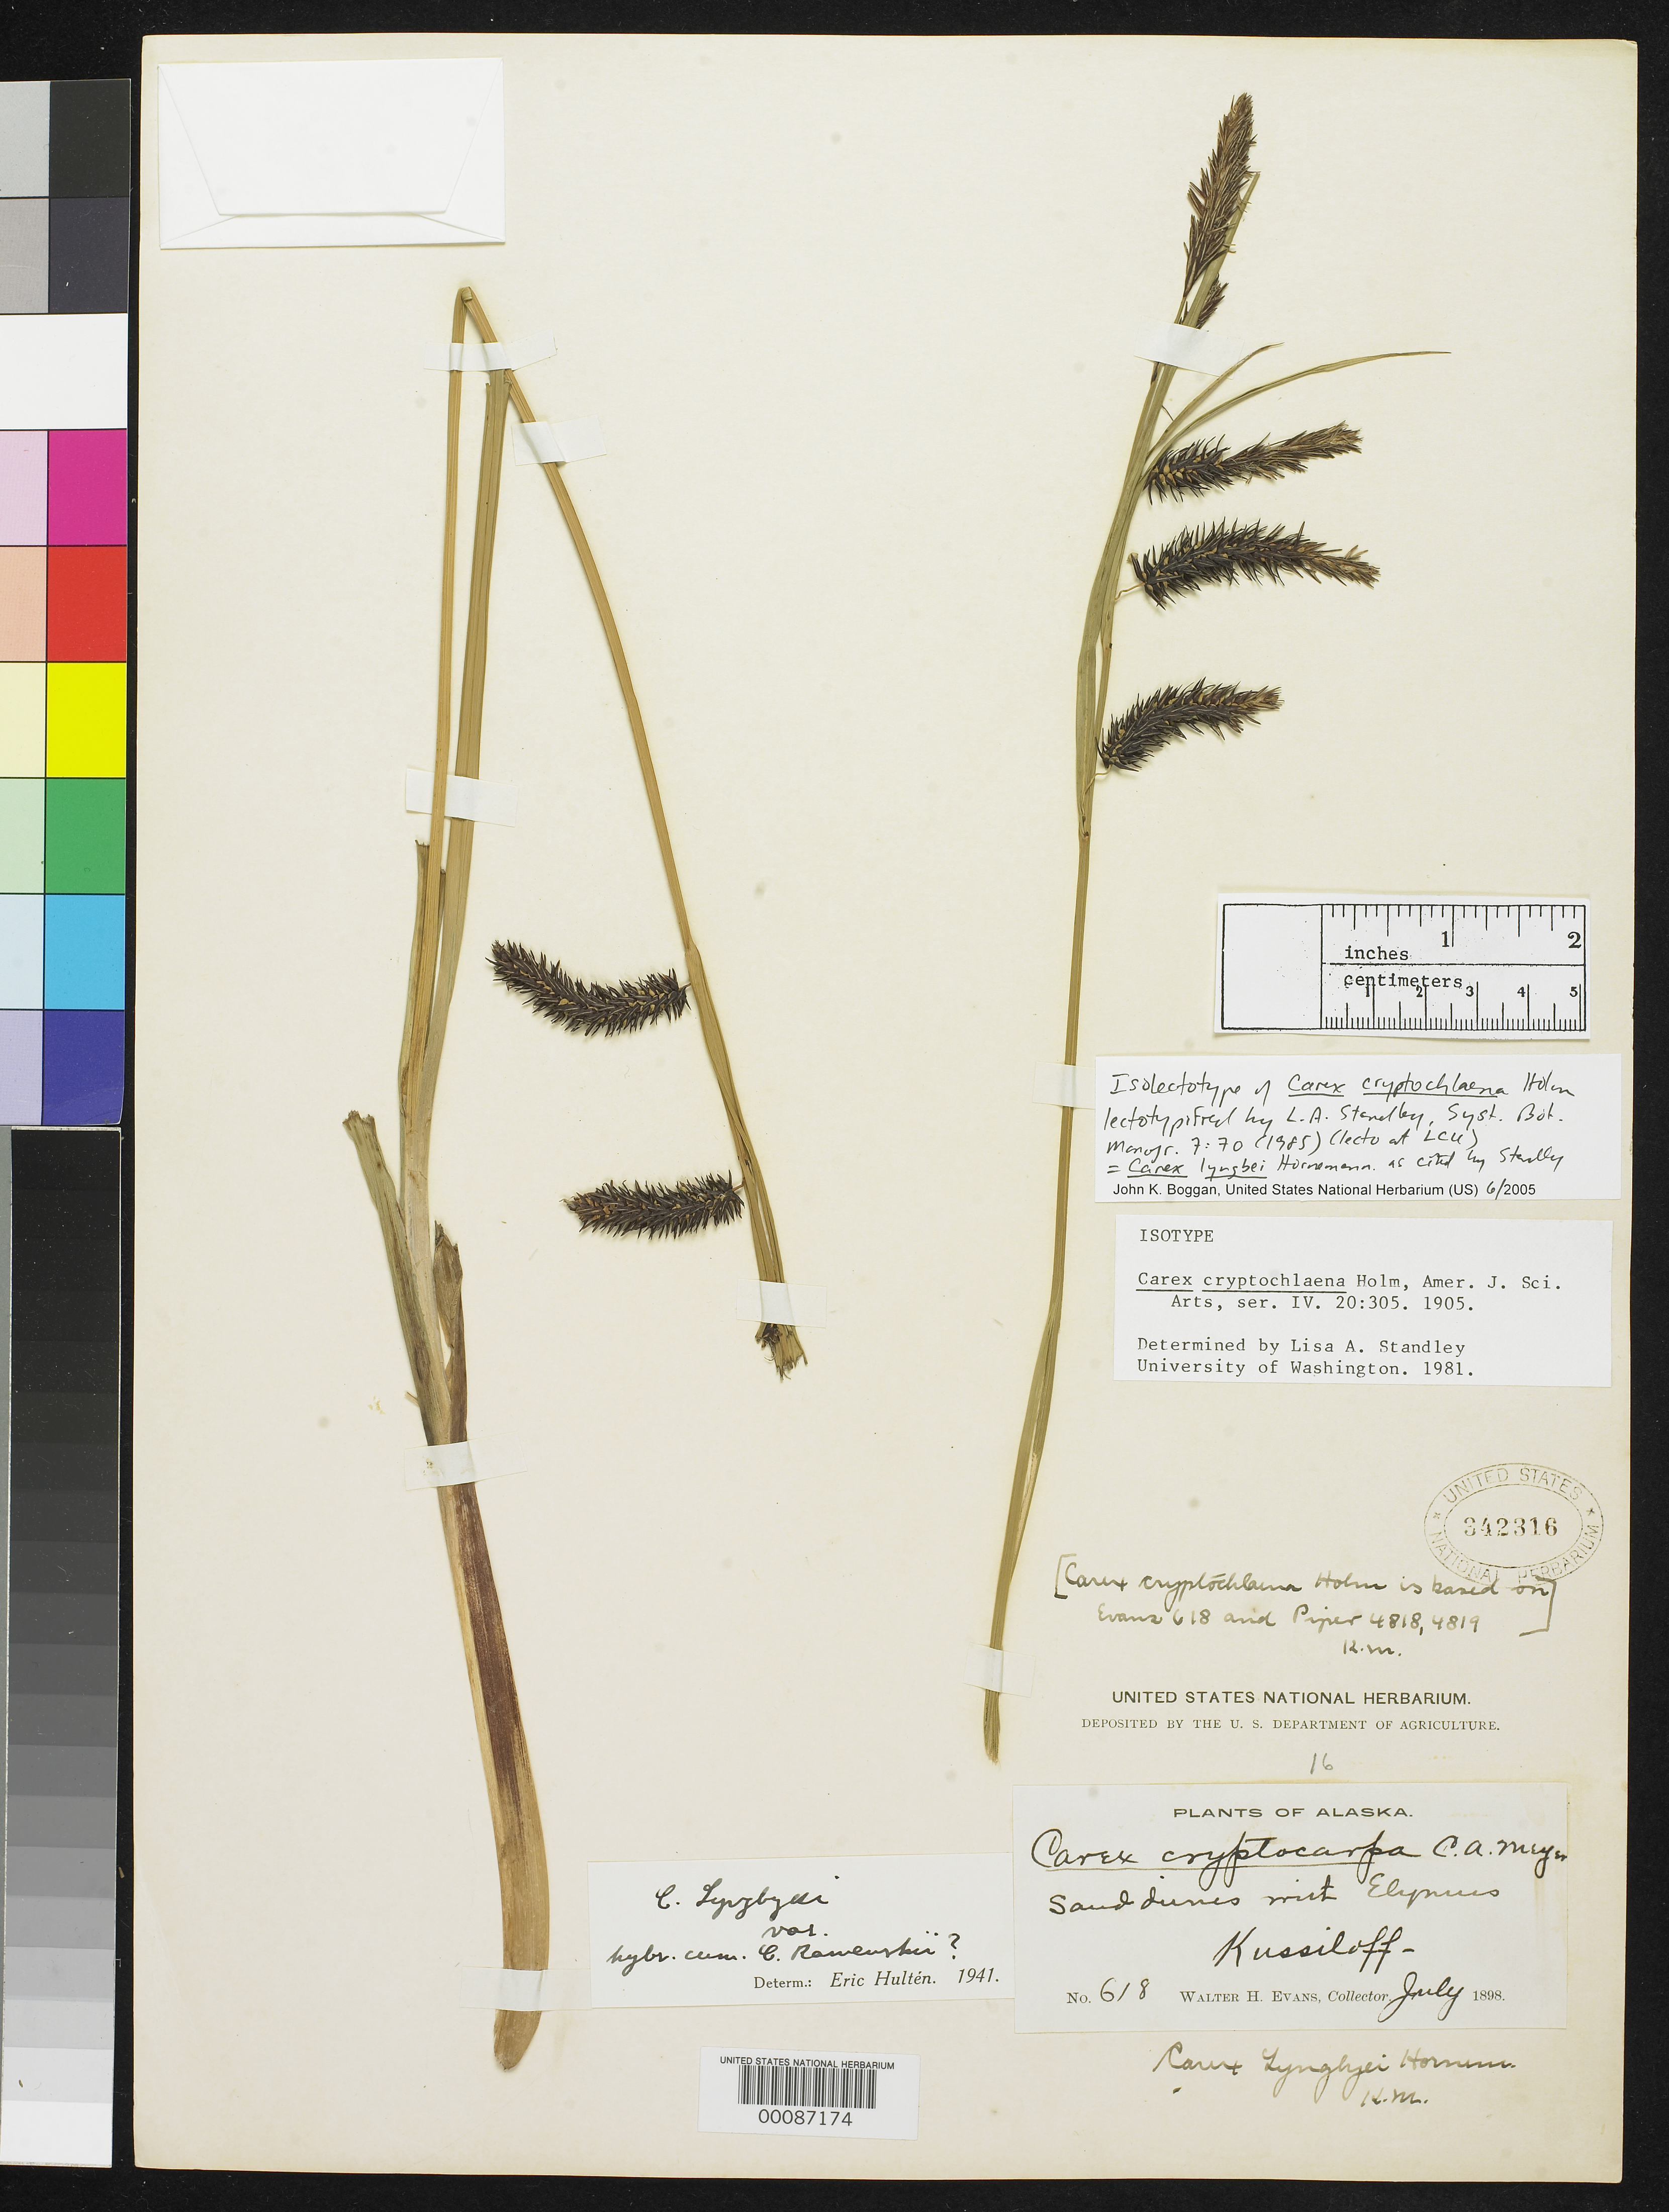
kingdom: Plantae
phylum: Tracheophyta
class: Liliopsida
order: Poales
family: Cyperaceae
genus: Carex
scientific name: Carex x cryptochlaena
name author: Holm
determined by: Boggan, J. K., (US), NMNH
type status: Isolectotype; Isosyntype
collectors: W. H. Evans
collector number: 618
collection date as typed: Jul 1898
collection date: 1898-07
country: United States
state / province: Alaska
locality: Kussiloff.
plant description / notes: Standley (1985) cites lectotype at LCU, isolecto at US. US has 2 sheets ex LCU, neither of which was annotated by Standley.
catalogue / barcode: US 342316